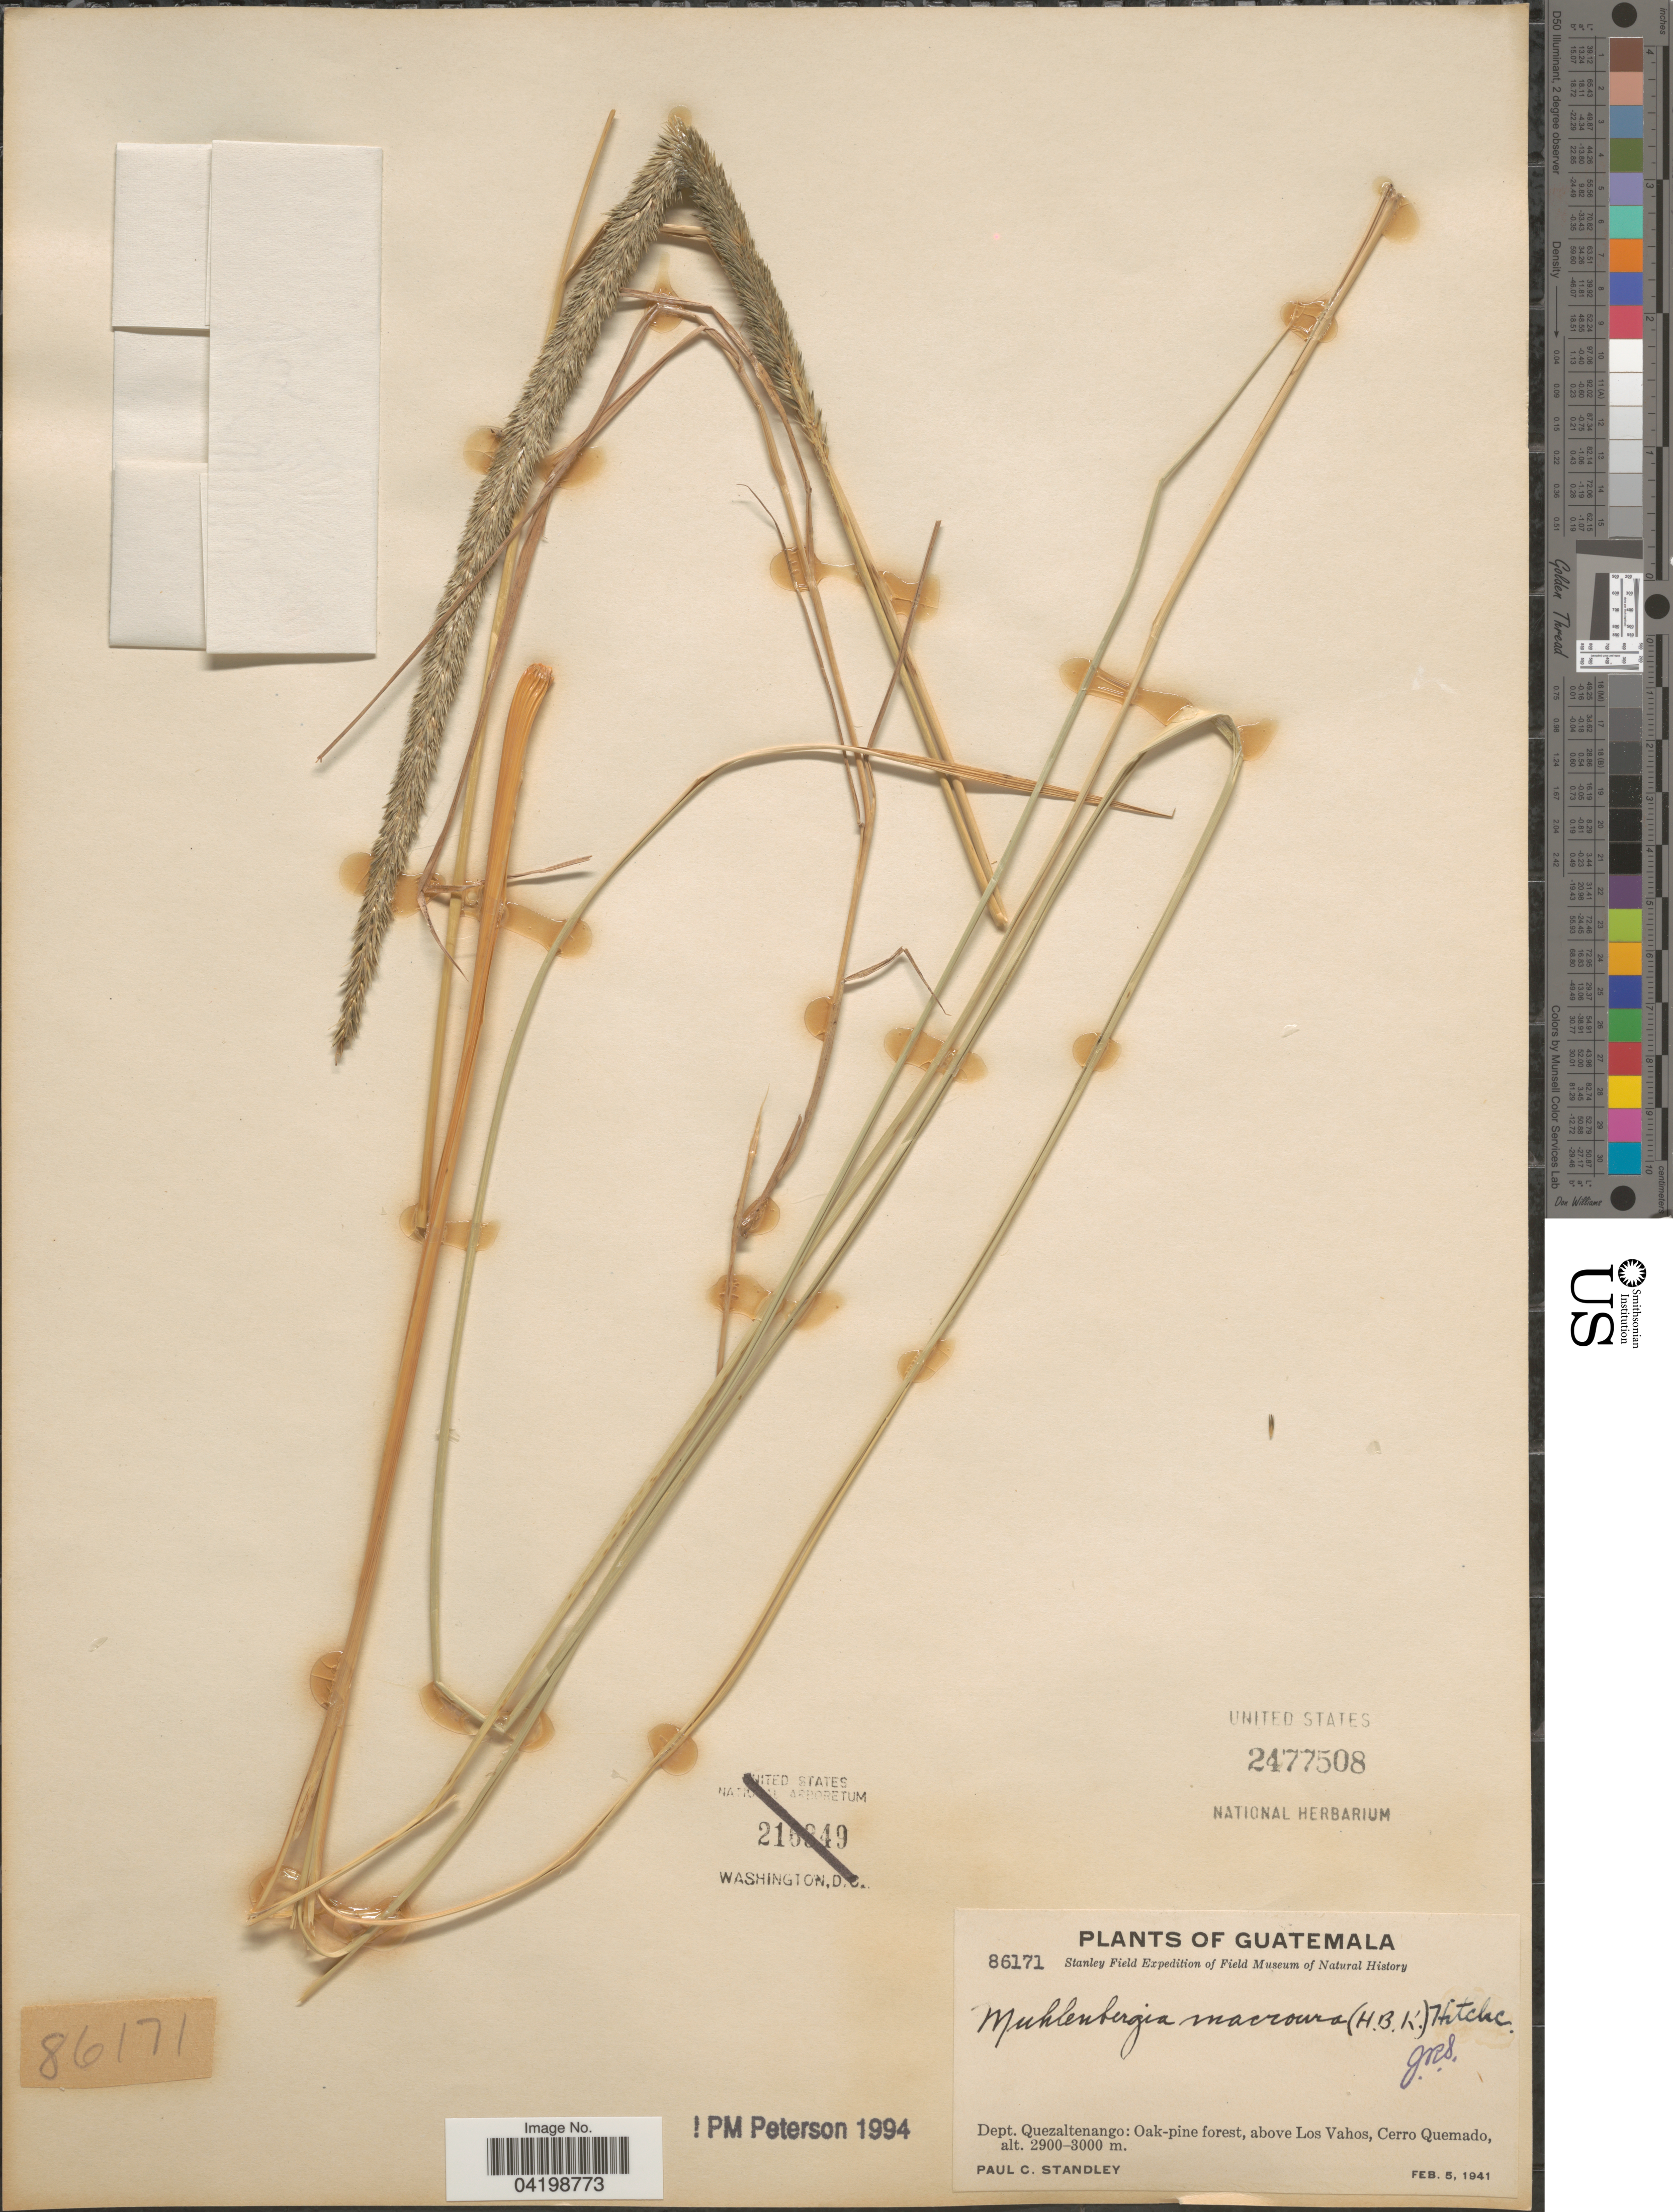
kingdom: Plantae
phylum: Tracheophyta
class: Liliopsida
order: Poales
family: Poaceae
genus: Muhlenbergia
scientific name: Muhlenbergia macroura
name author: (Kunth) Hitchc.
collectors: P. C. Standley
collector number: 86171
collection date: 1941-02-05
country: Guatemala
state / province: Quetzaltenango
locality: Stanley Field Expedition. Dept. Quezaltenango: Oak-pine forest, above Los Vahos, Cerro Quemado.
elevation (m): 2900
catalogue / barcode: US 2477508